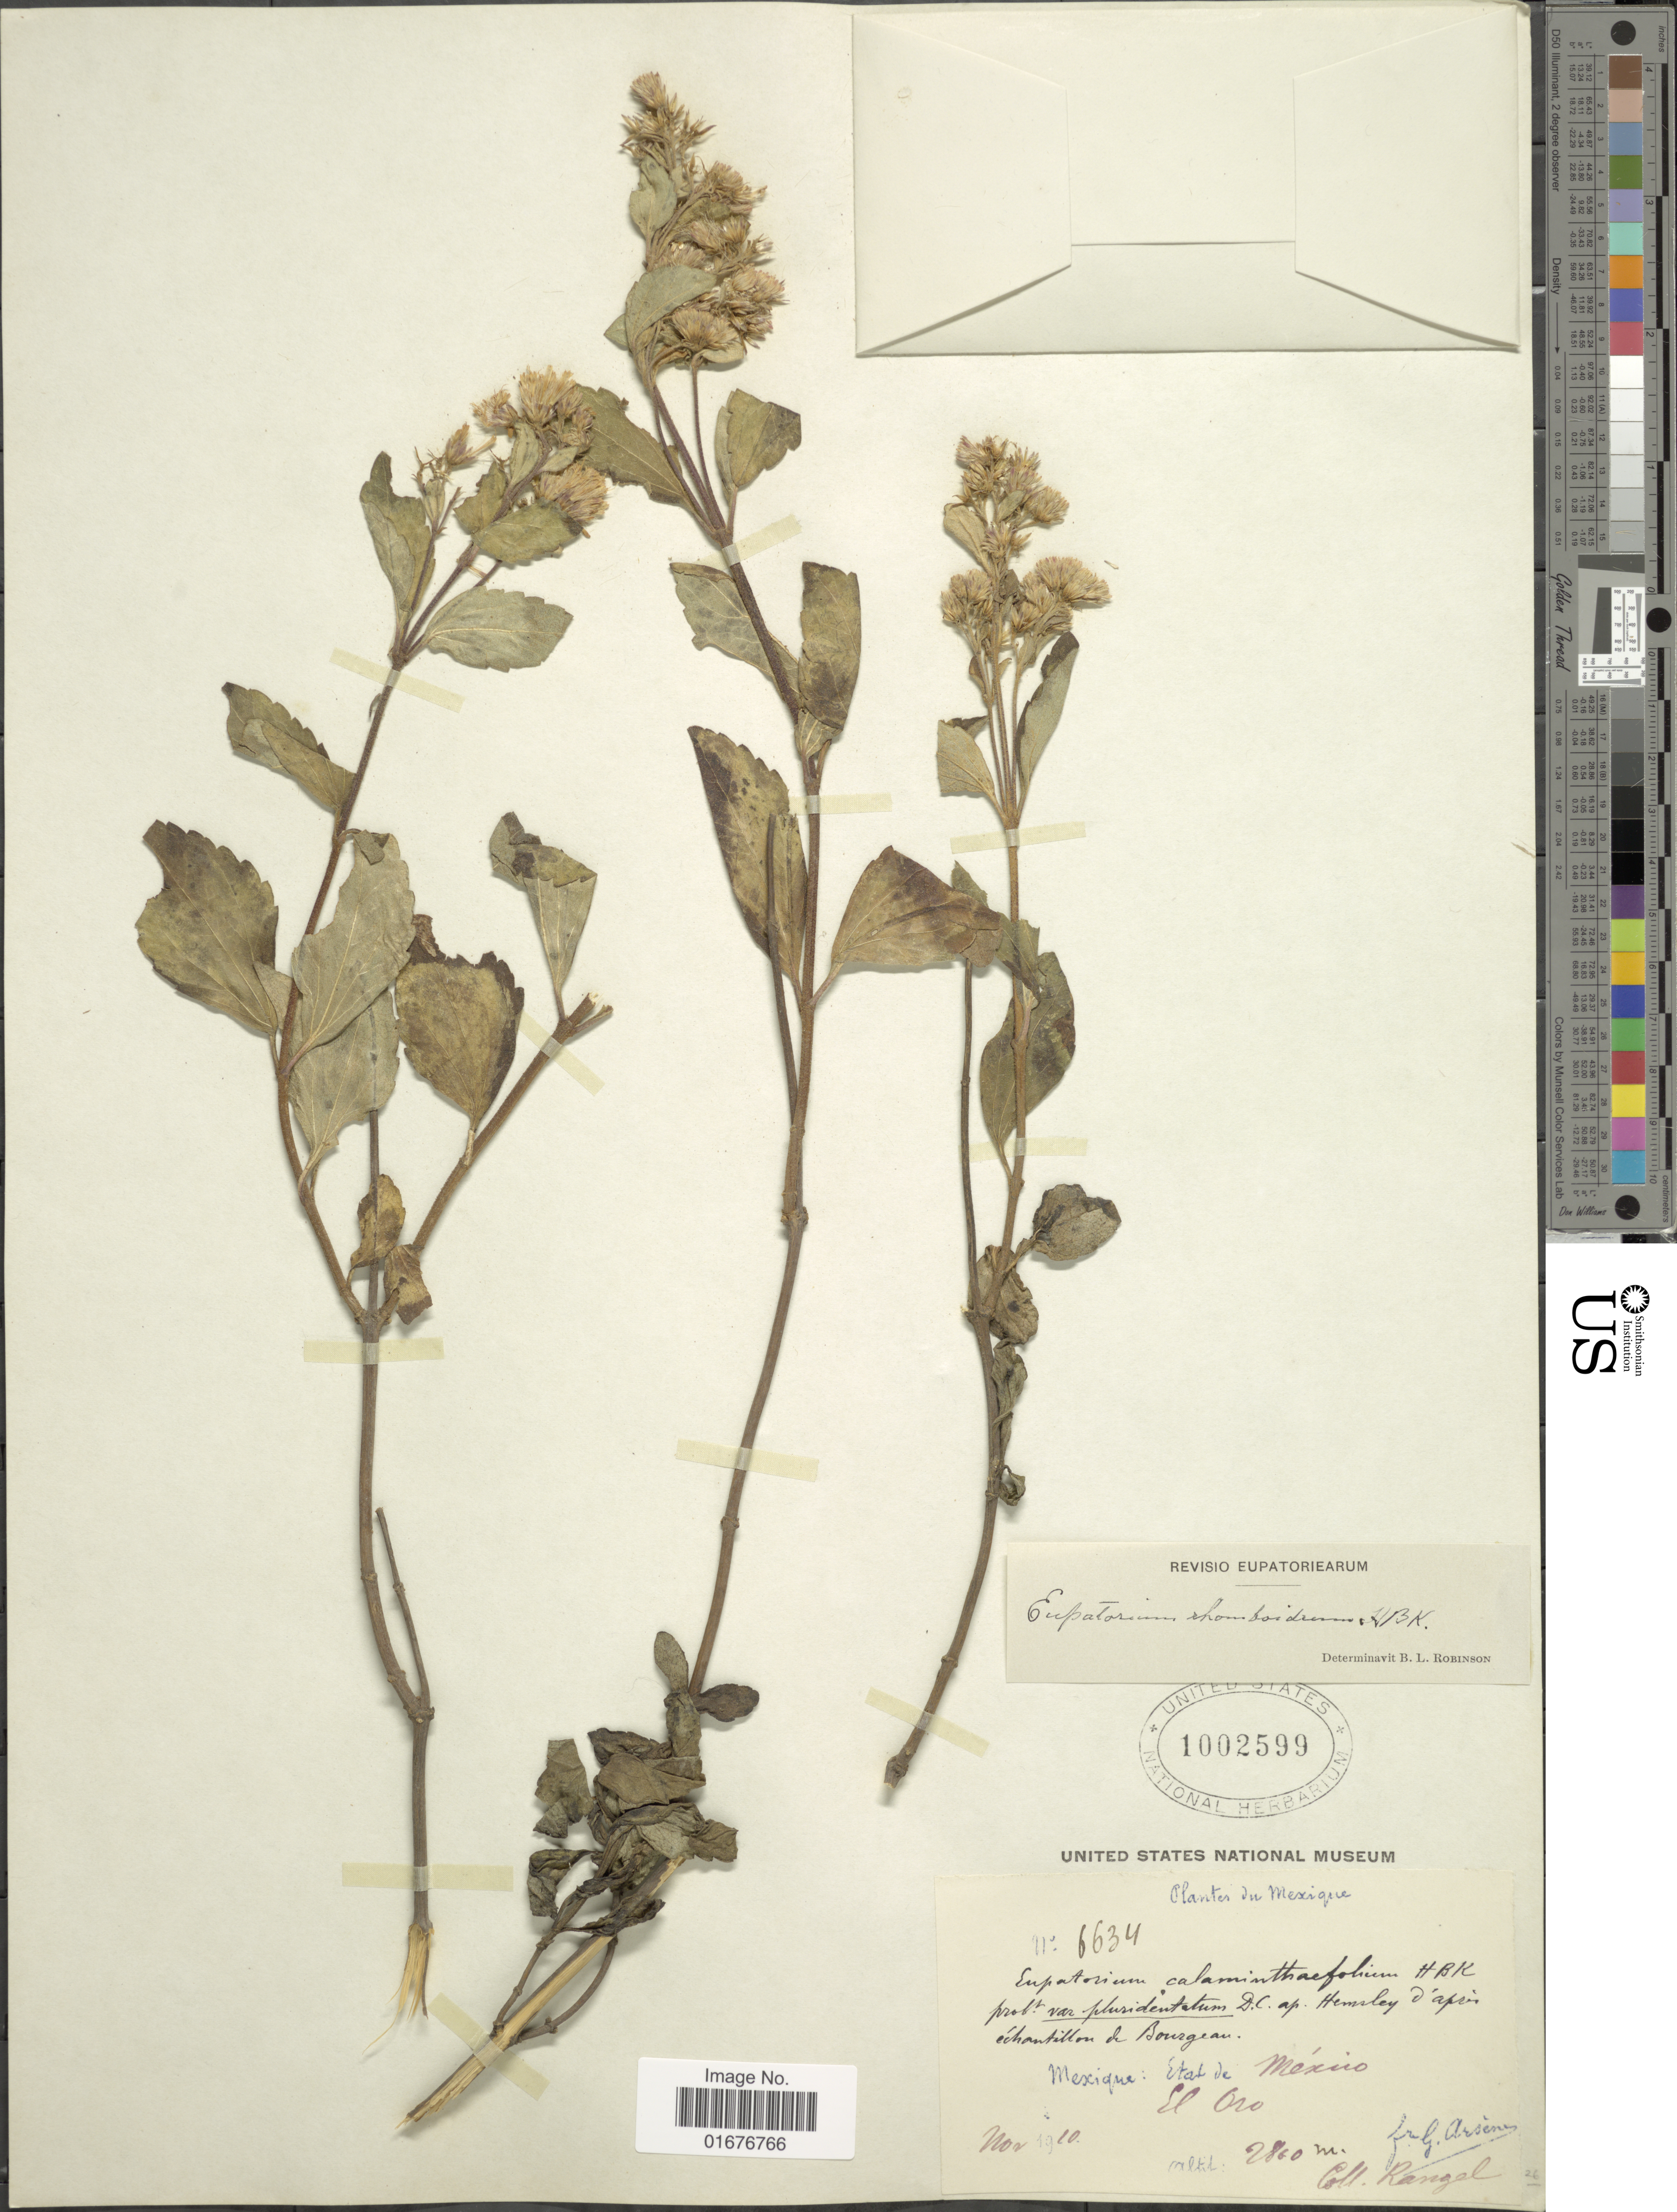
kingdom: Plantae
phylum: Tracheophyta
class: Magnoliopsida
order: Asterales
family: Asteraceae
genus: Ageratina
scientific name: Ageratina rhomboidea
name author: (Kunth) R.M. King & H. Rob.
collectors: -- Rangel & Bro. G. Arsène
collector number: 6634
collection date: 1910-11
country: Mexico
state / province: México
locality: El Oro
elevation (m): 2800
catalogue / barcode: US 1002599